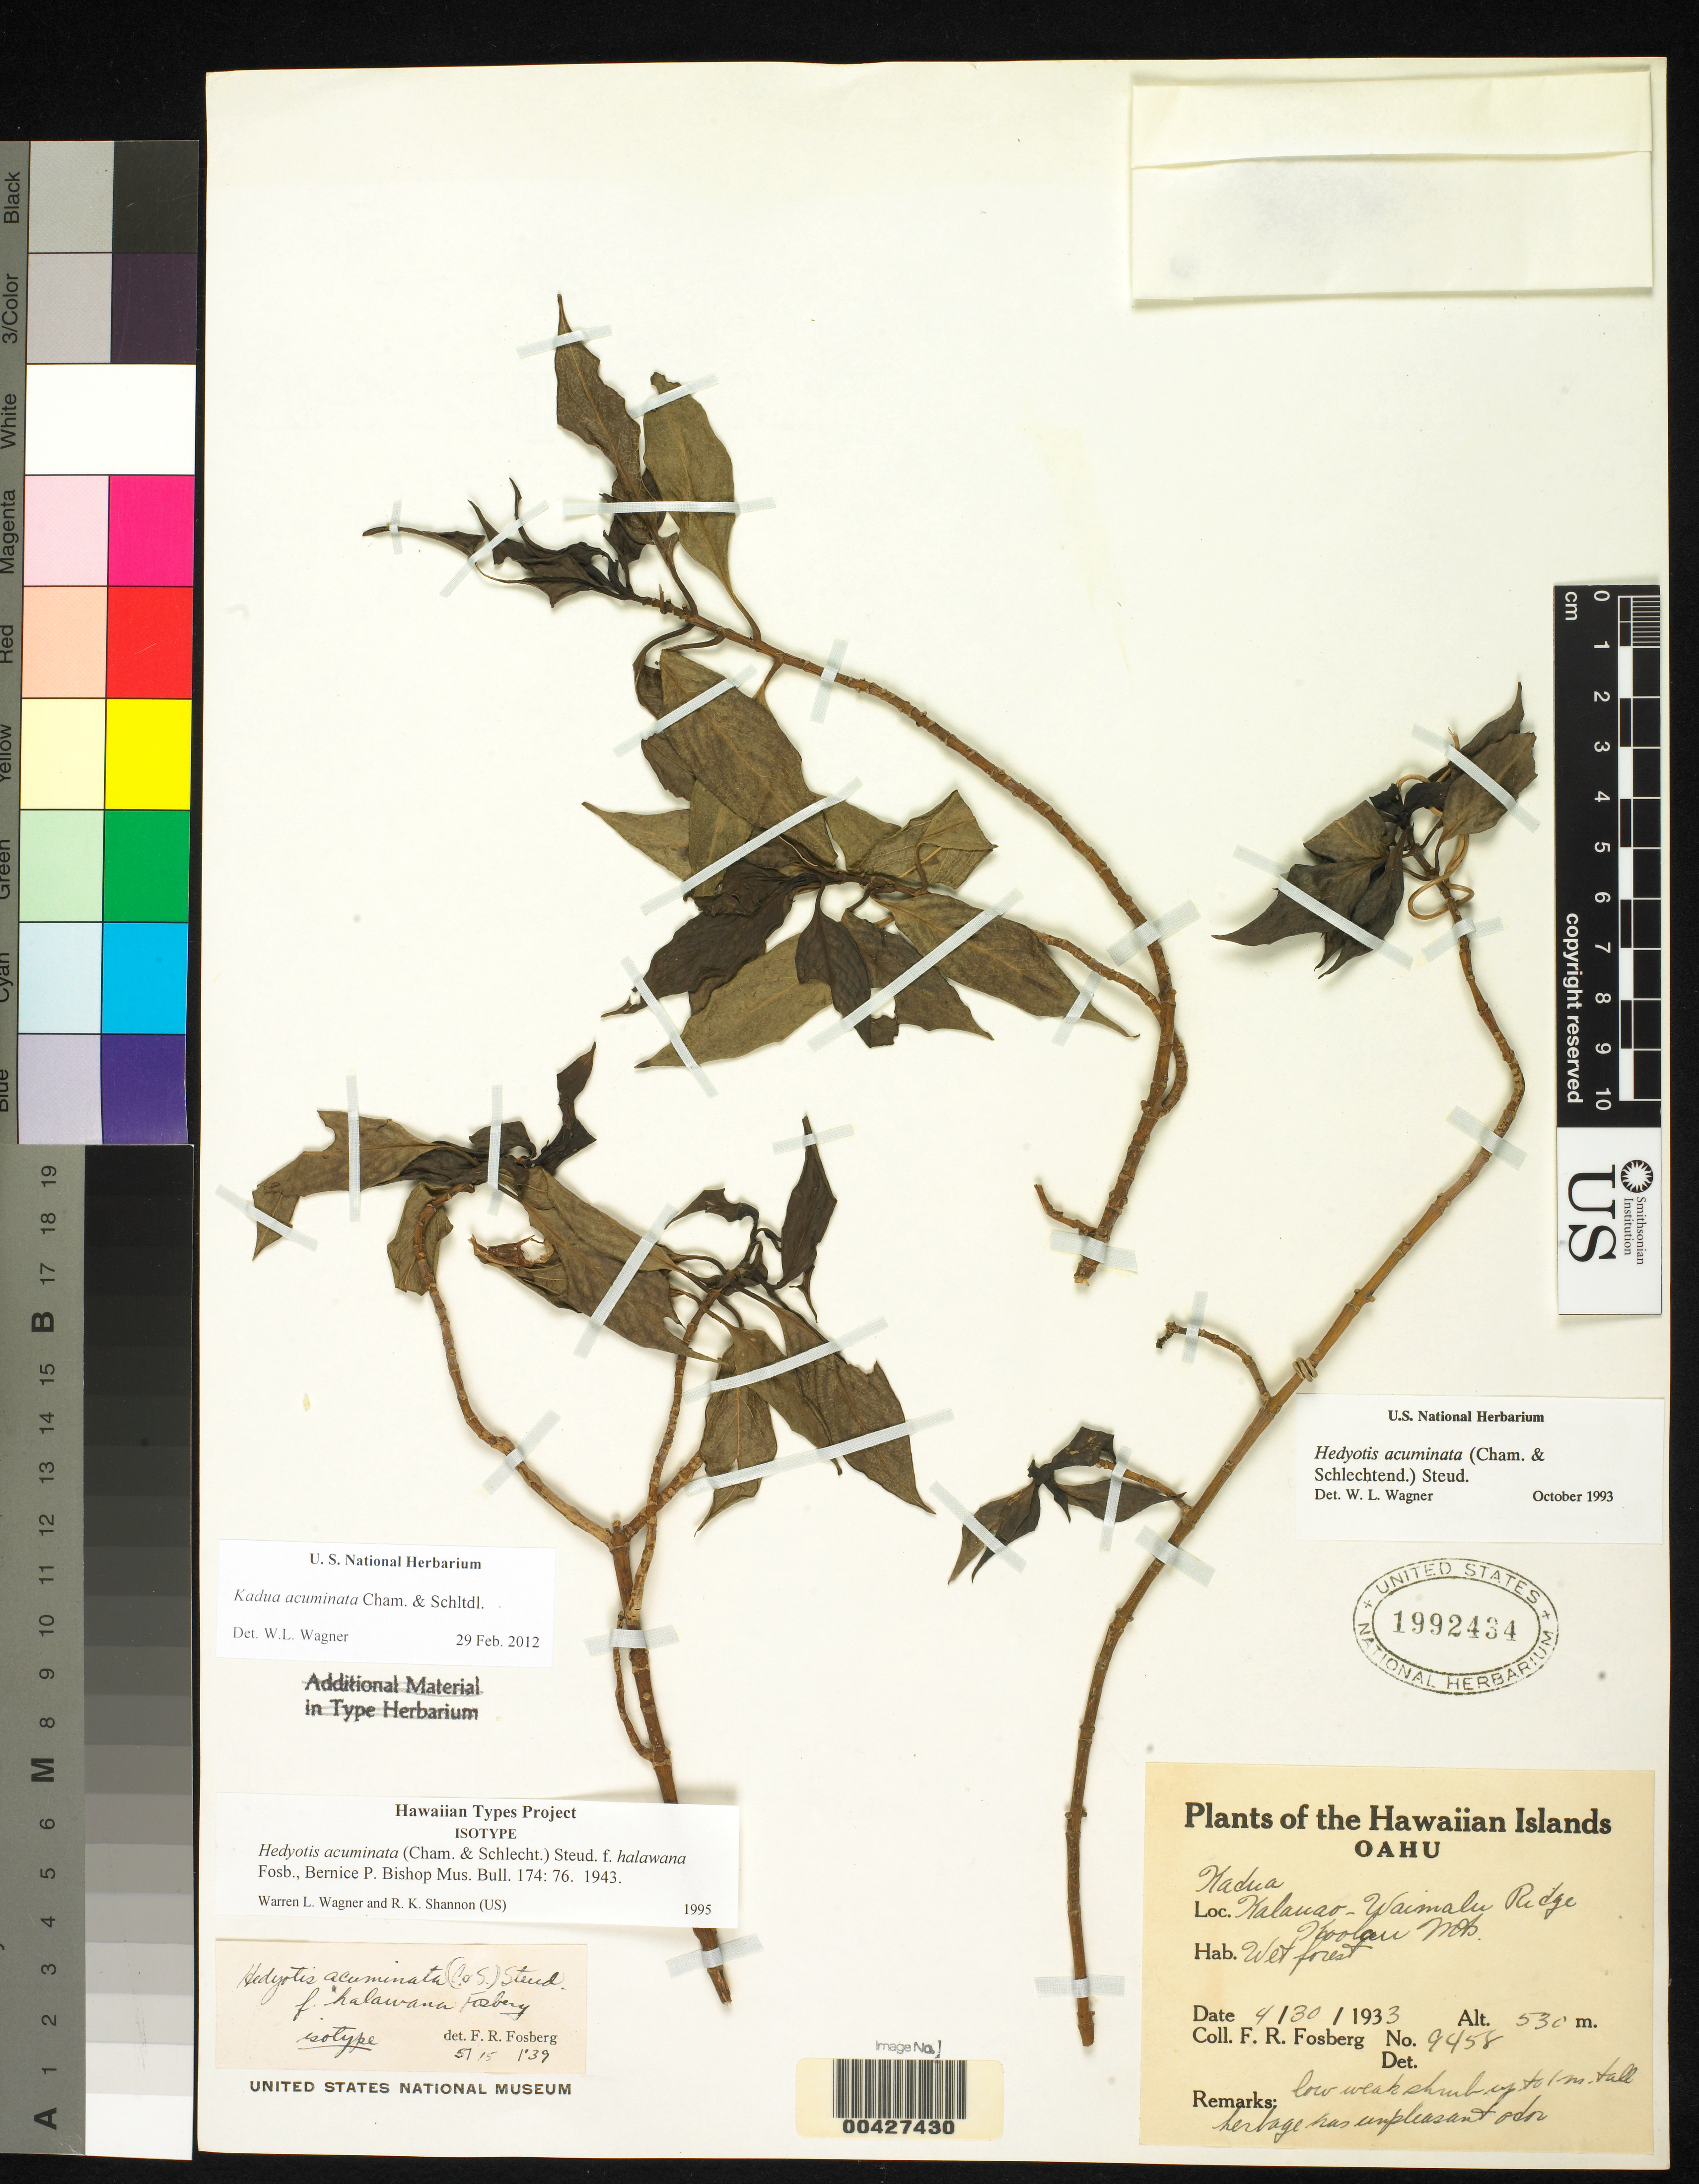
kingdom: Plantae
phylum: Tracheophyta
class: Magnoliopsida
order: Gentianales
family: Rubiaceae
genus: Hedyotis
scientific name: Hedyotis acuminata f. halawana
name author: Fosberg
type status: Isotype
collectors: F. R. Fosberg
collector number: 9458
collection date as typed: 30 Apr 1933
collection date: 1933-04-30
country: United States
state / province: Hawaii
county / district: Honolulu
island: Oahu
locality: Kalauao - Waimalu Ridge. Koolau Mountains.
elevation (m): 530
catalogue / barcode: US 1992434